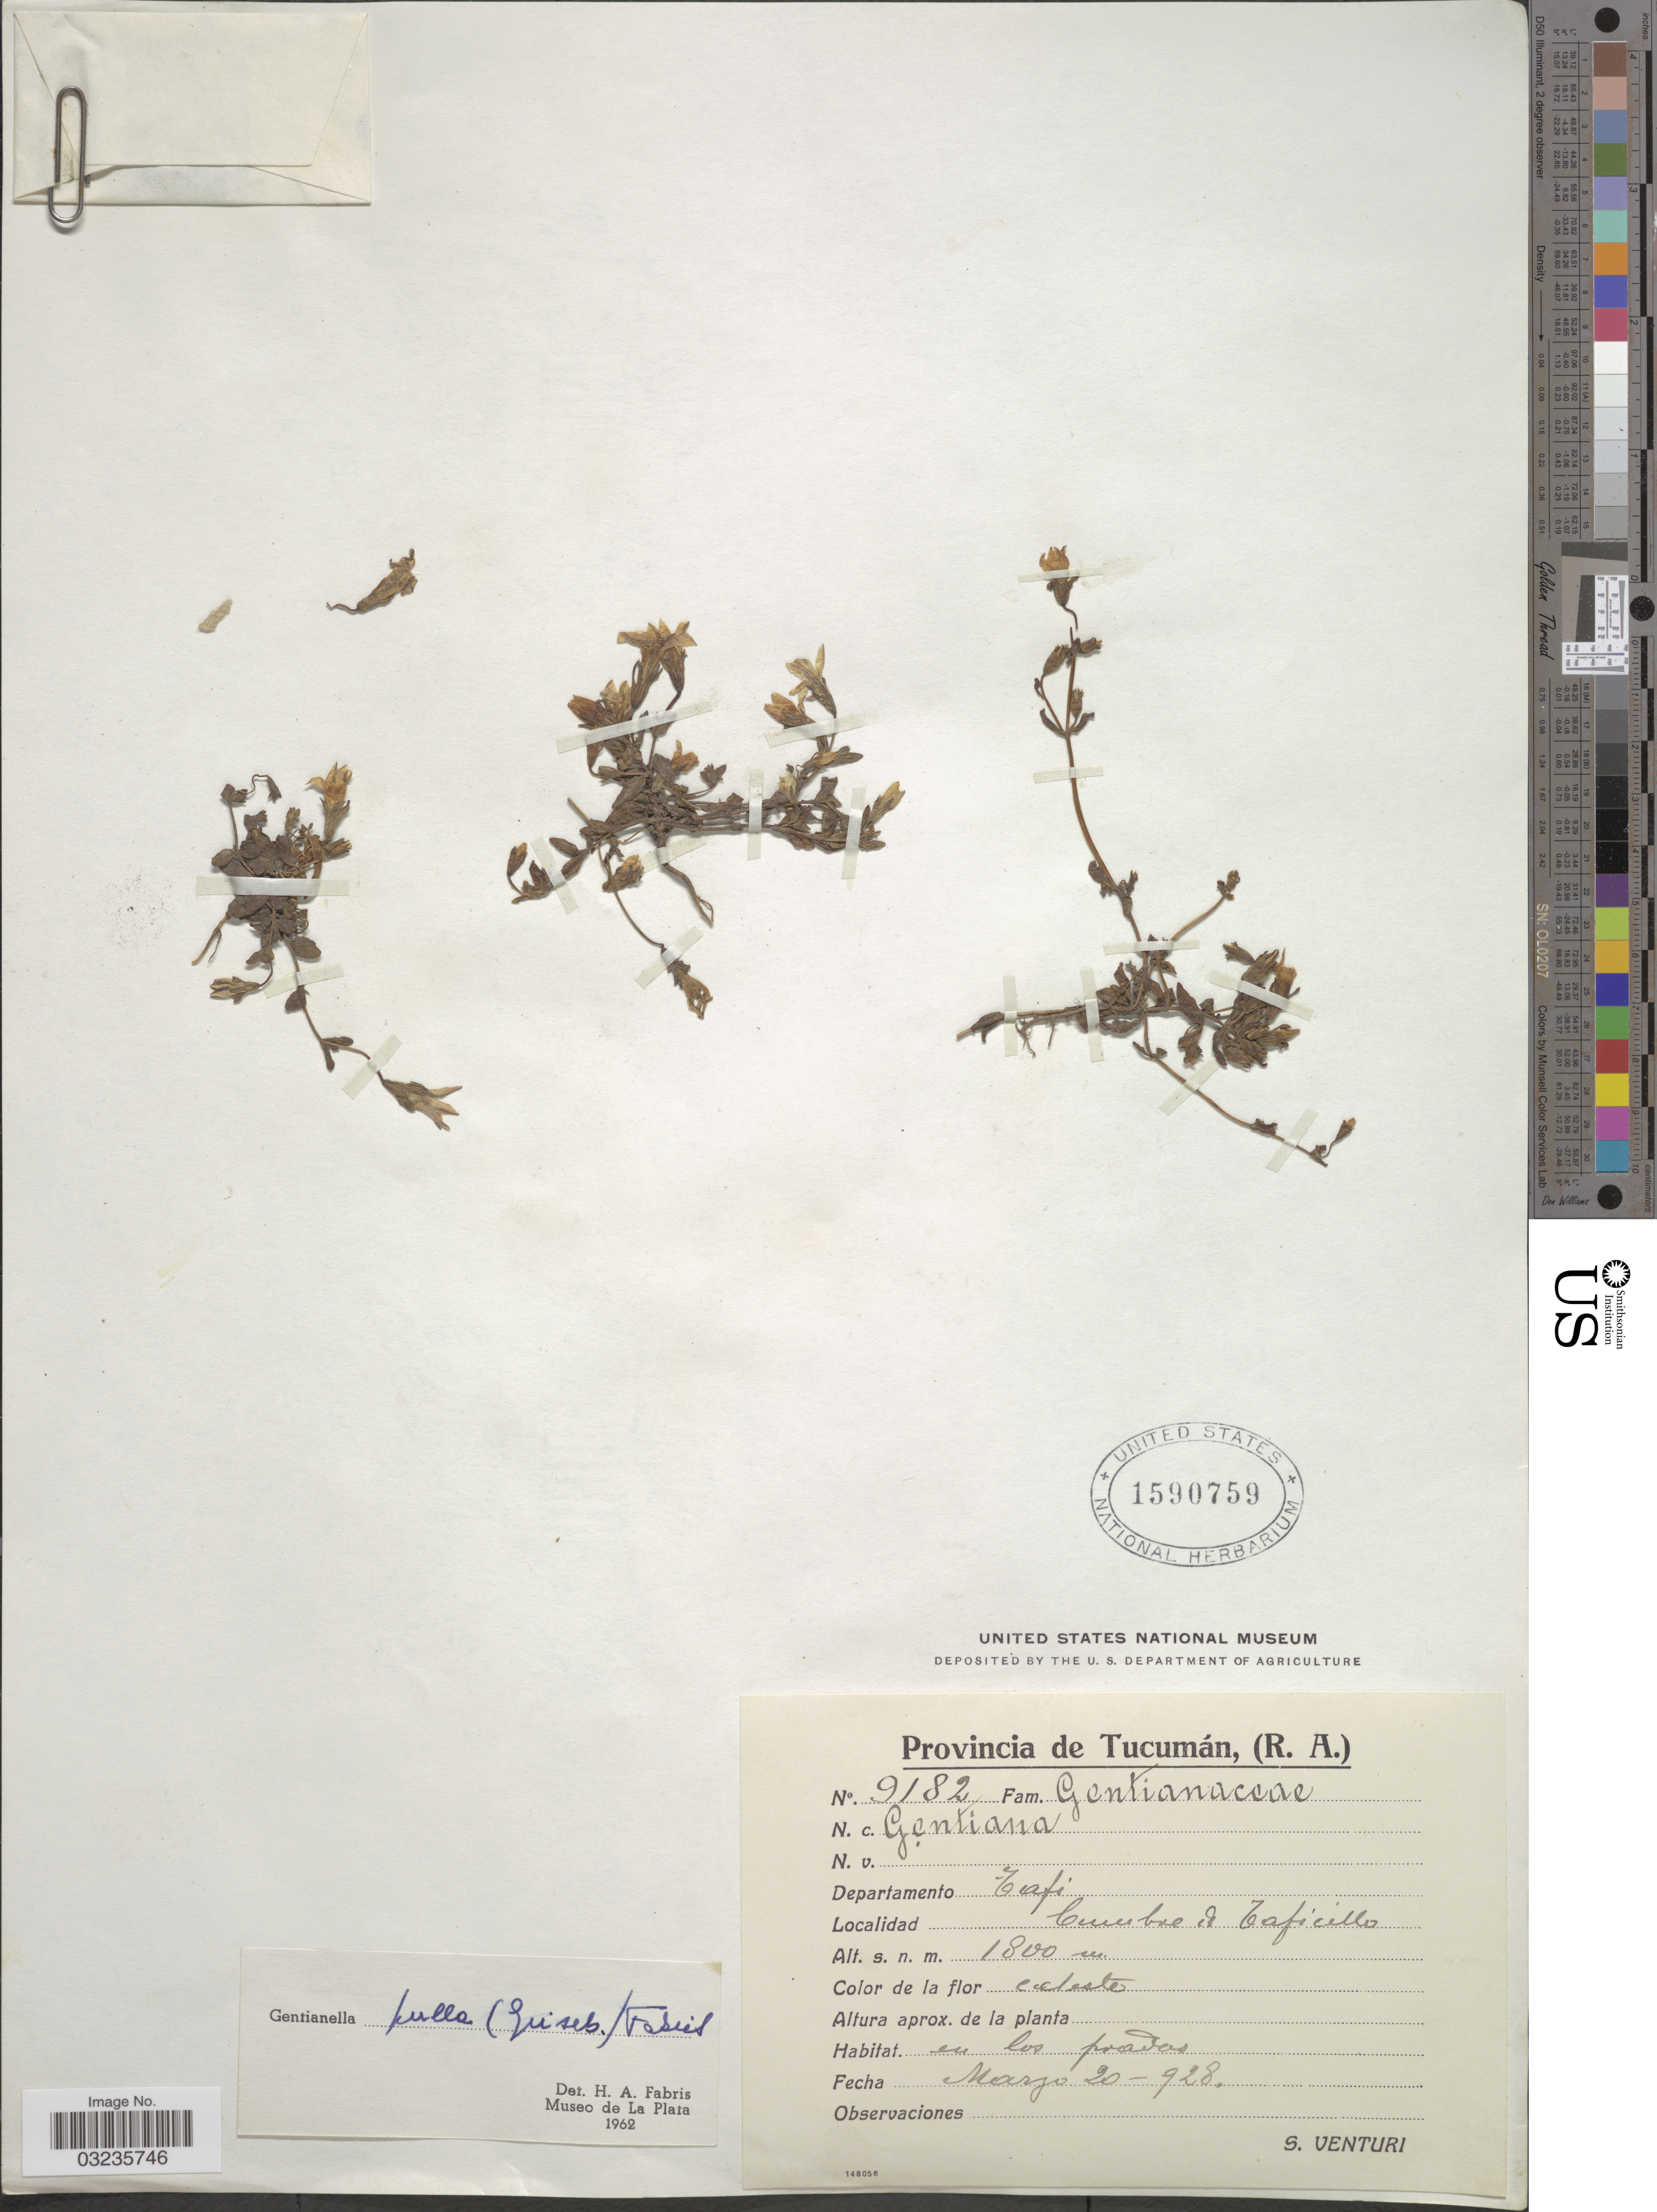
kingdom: Plantae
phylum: Tracheophyta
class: Magnoliopsida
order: Gentianales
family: Gentianaceae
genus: Gentiana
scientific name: Gentiana pulla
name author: Griseb.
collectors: S. Venturi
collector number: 9182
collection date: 1928-03-20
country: Argentina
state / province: Tucuman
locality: Departamento Tafi. Cumbre de Taficillo.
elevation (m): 1800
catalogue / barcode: US 1590759